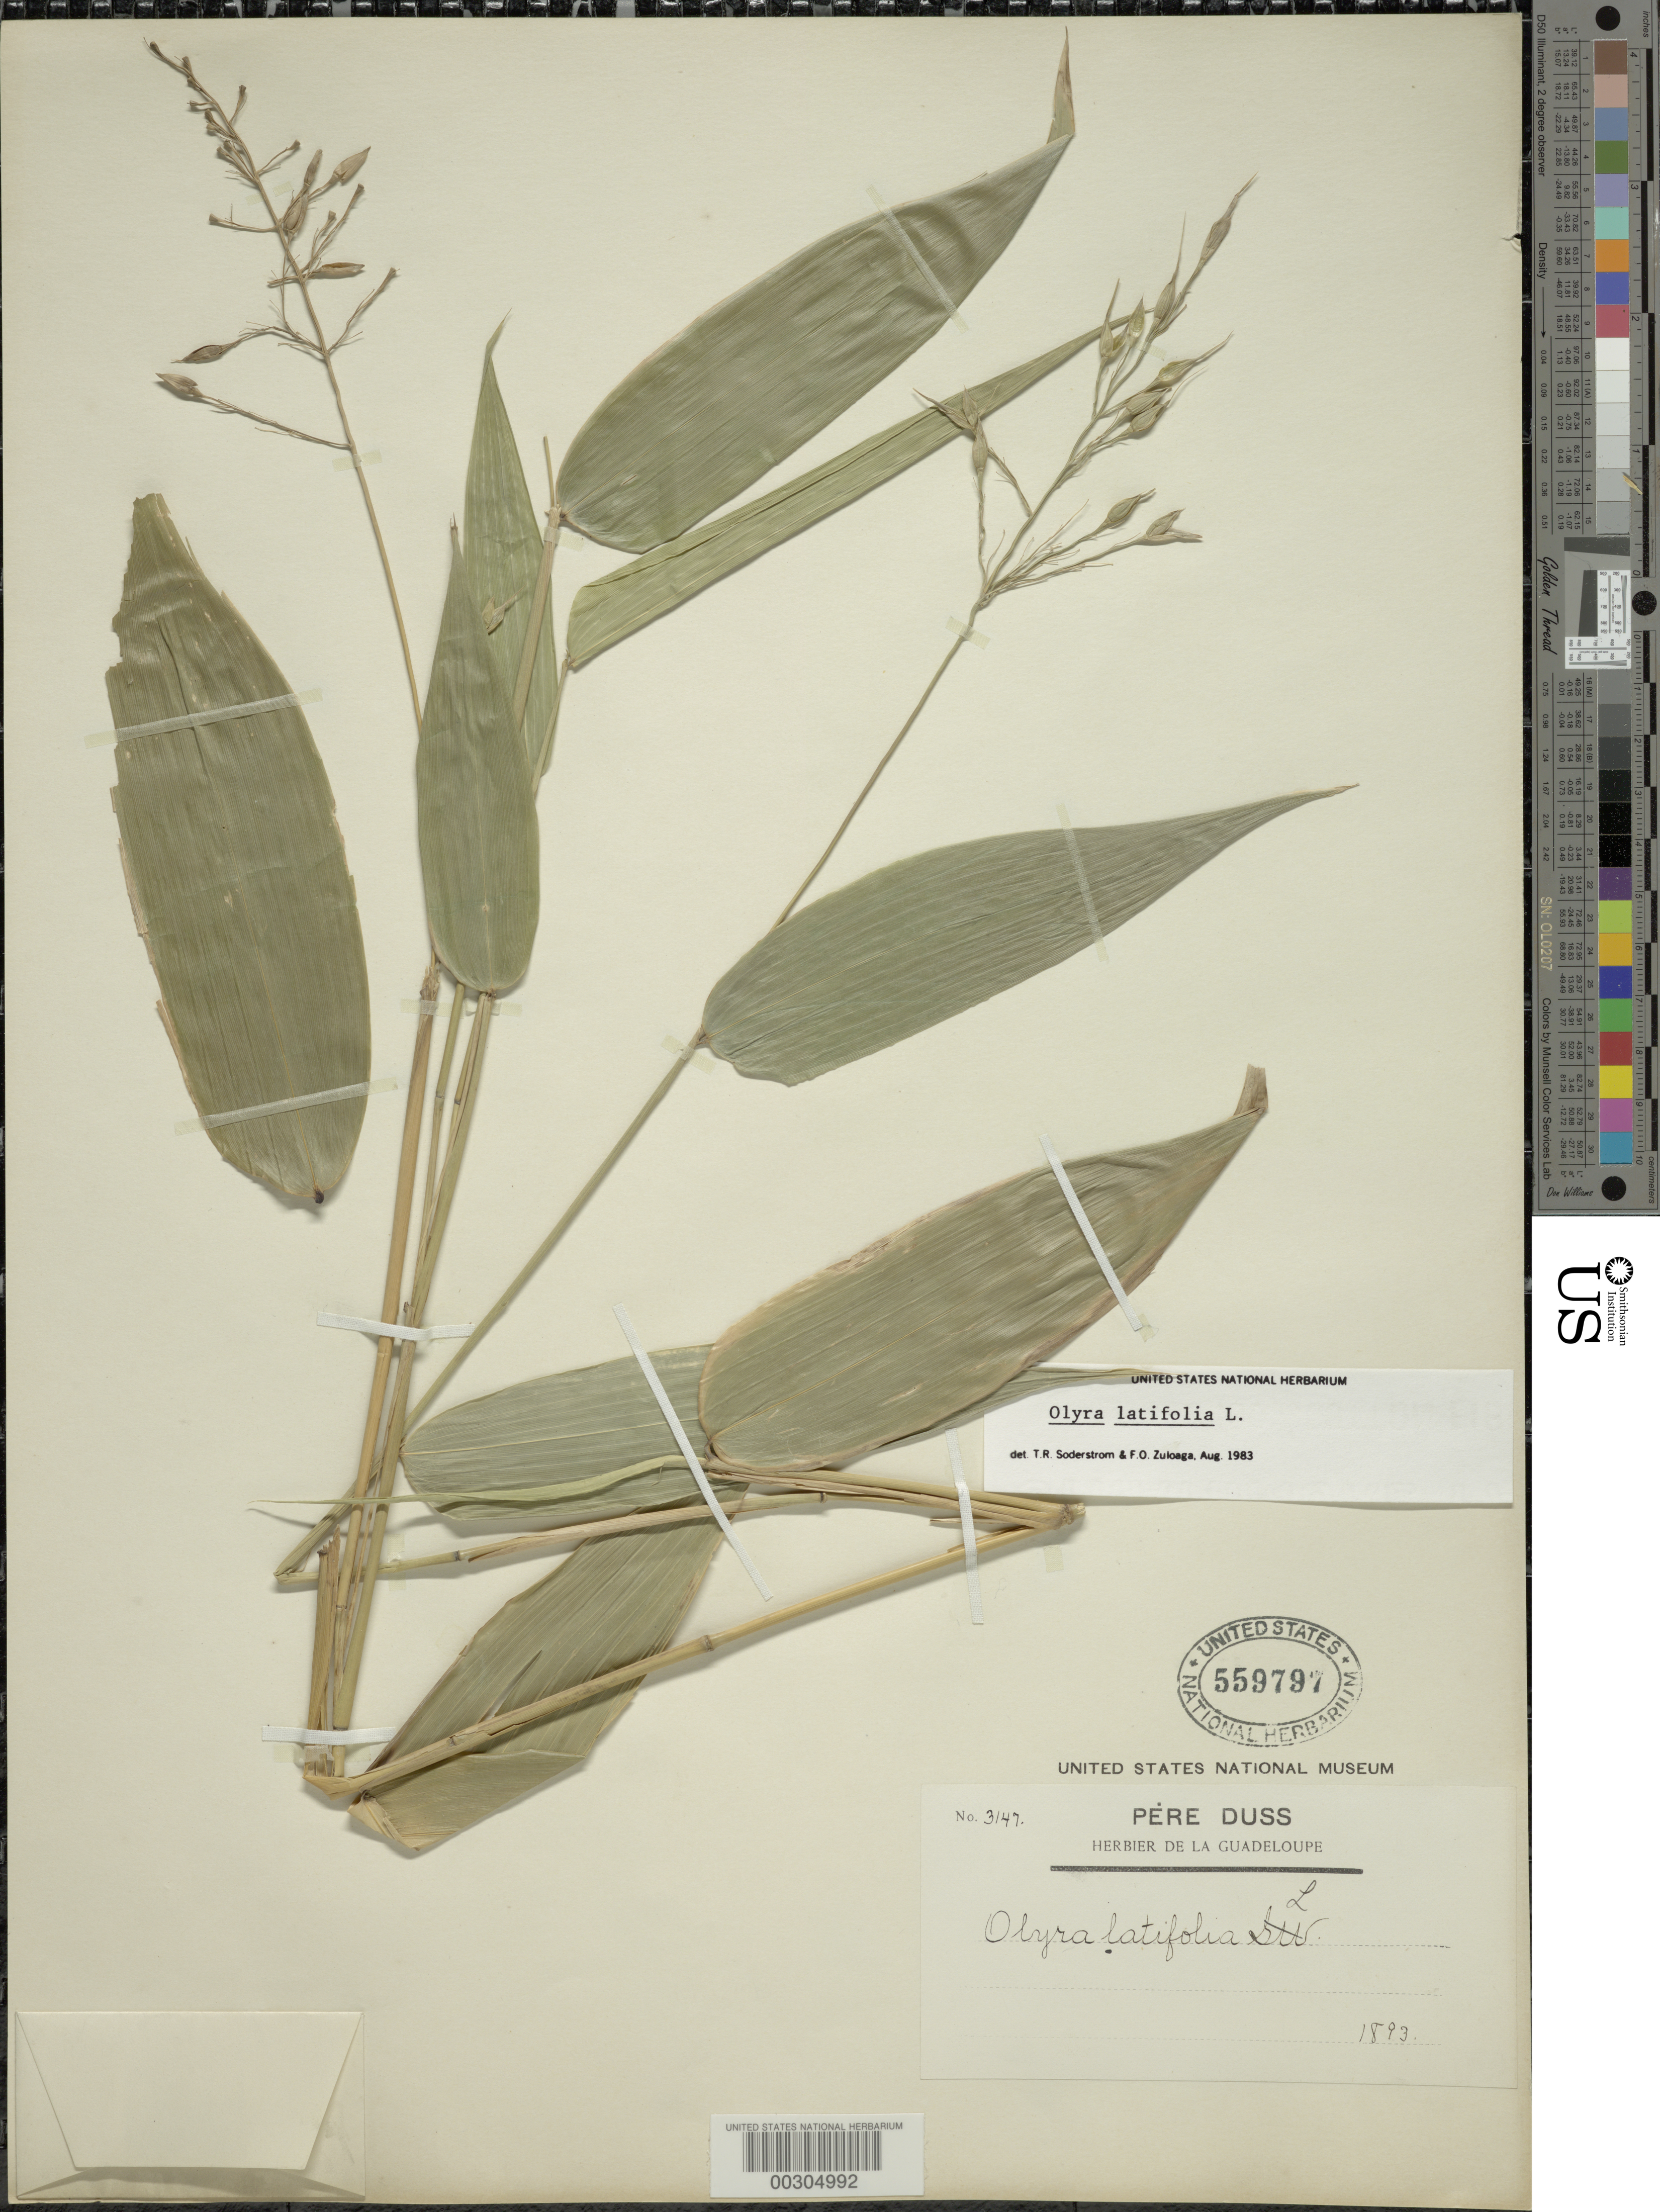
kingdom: Plantae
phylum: Tracheophyta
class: Liliopsida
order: Poales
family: Poaceae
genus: Olyra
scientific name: Olyra latifolia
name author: L.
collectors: Père Duss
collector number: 3147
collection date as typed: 1893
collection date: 1893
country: Guadeloupe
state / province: Basse-terre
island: Basse Terre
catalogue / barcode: US 559797